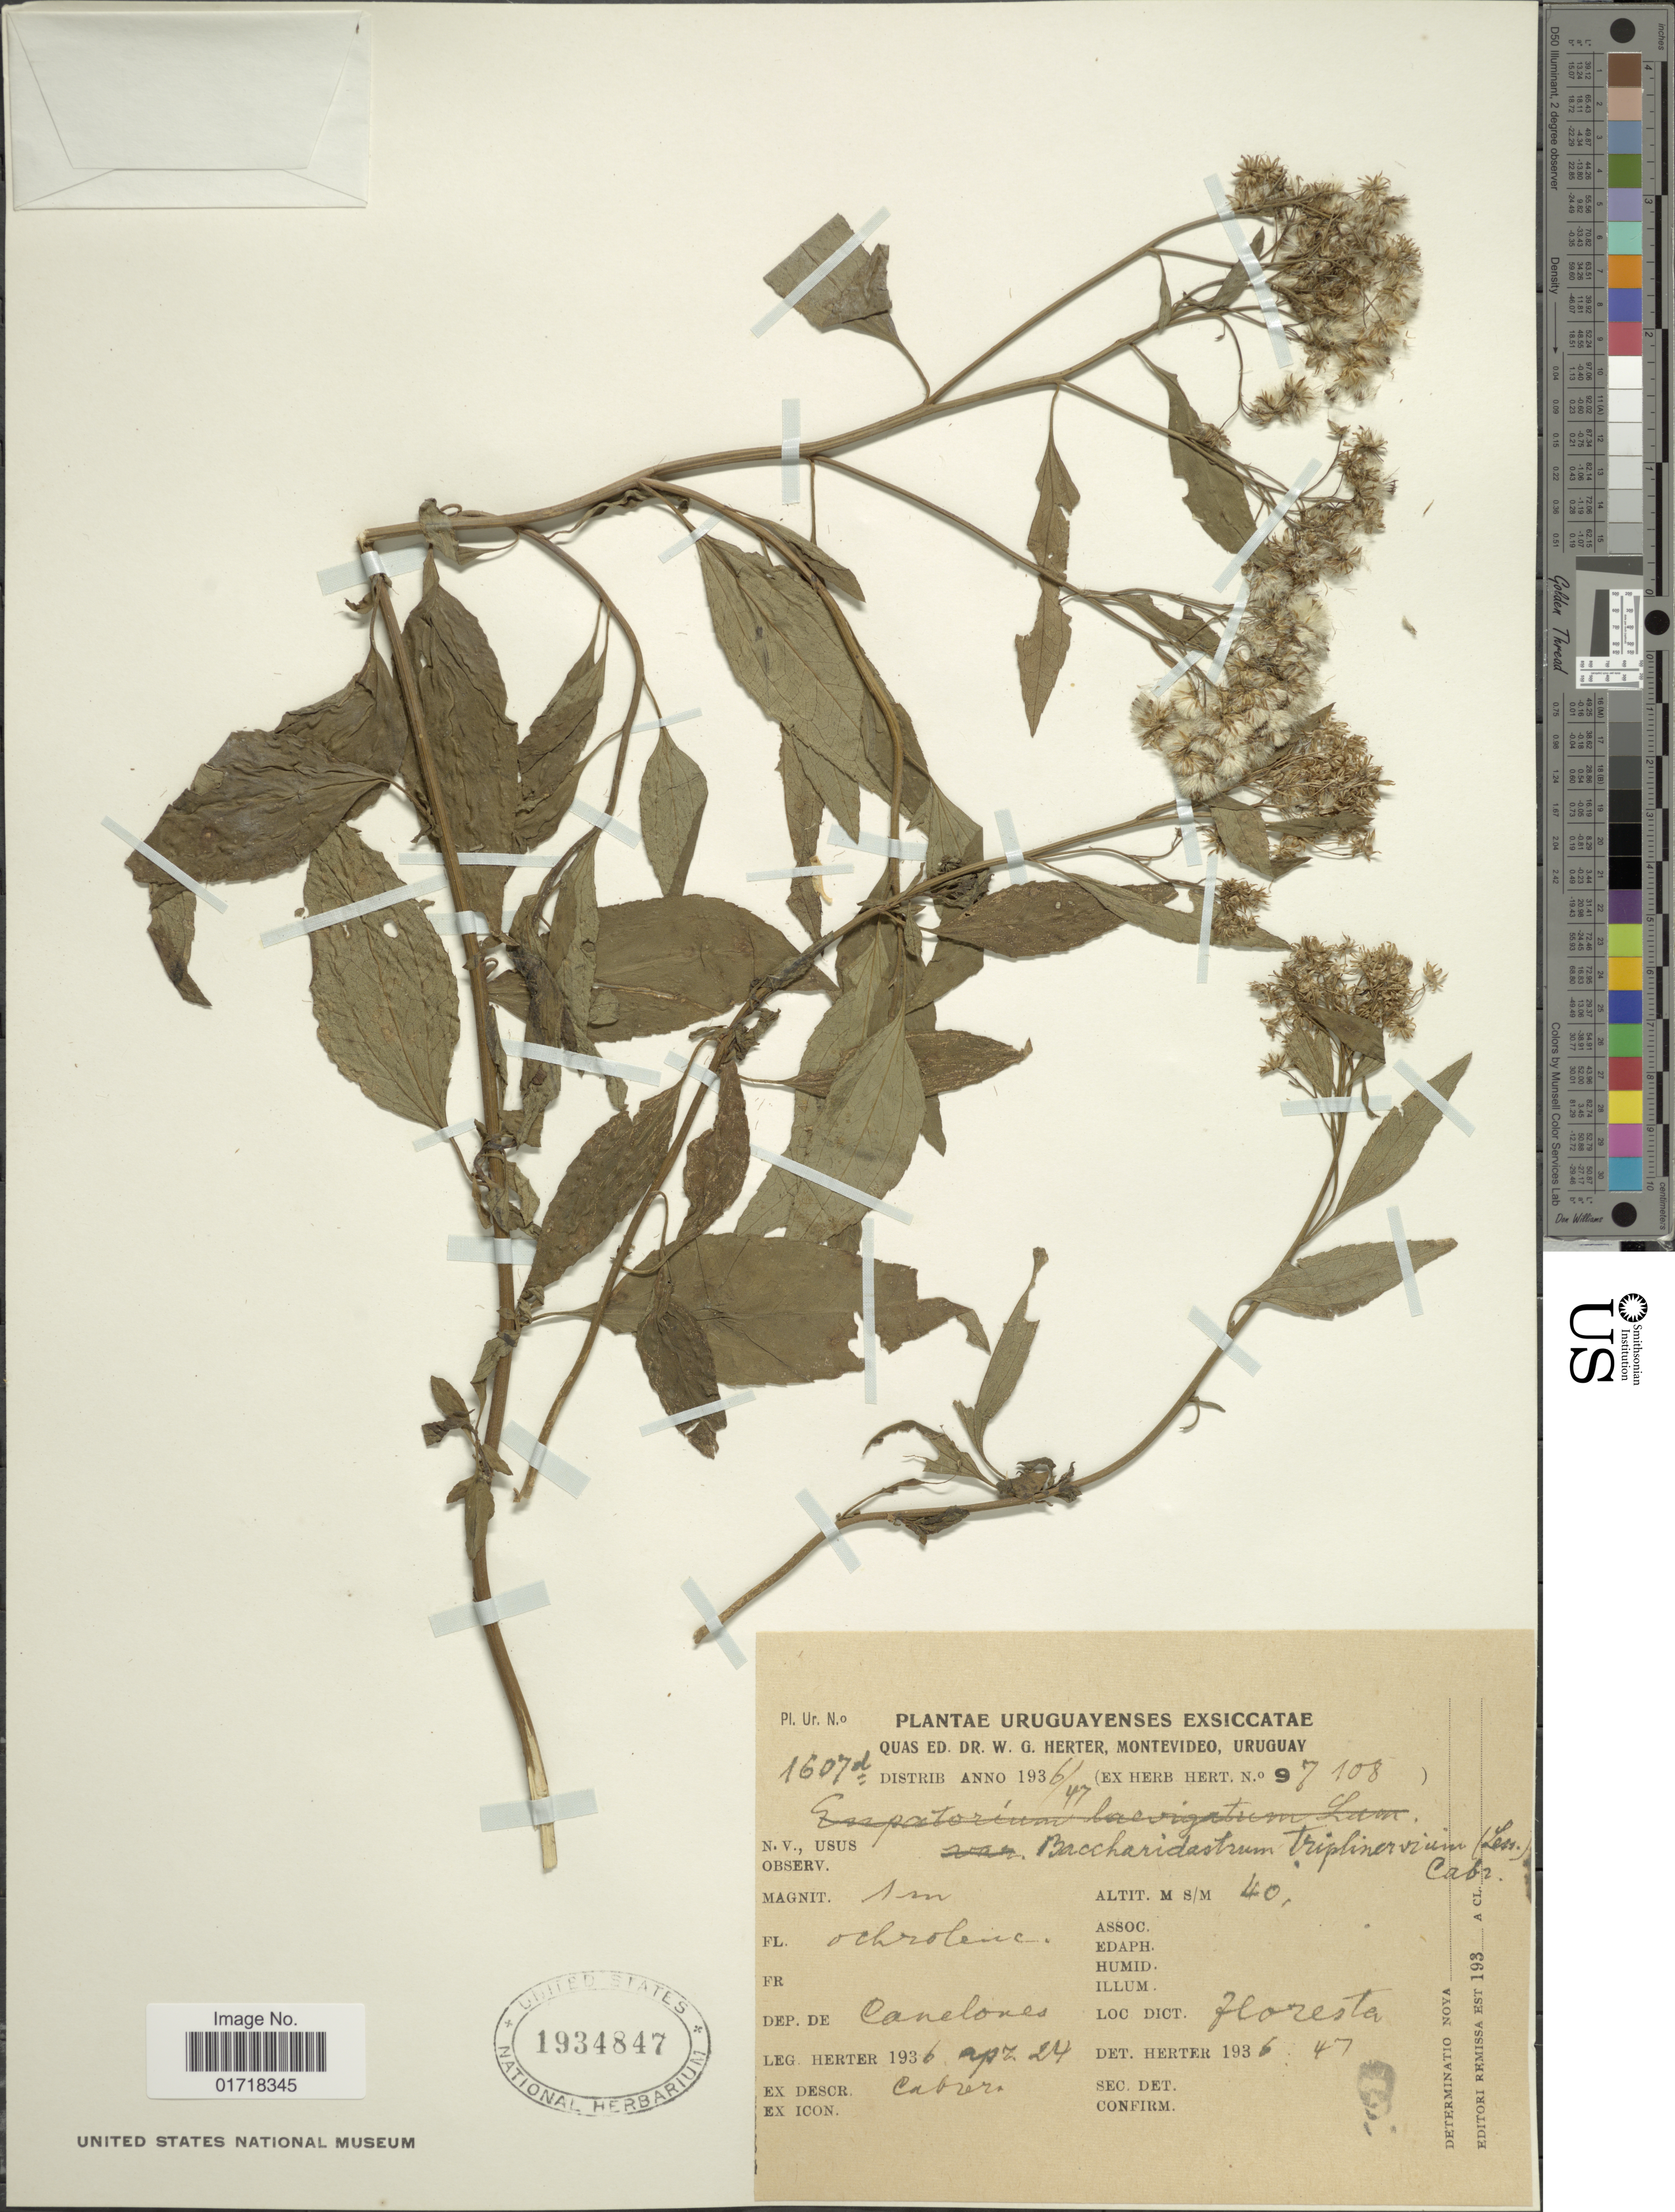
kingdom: Plantae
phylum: Tracheophyta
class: Magnoliopsida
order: Asterales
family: Asteraceae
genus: Baccharidastrum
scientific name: Baccharidastrum triplinervium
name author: (Less.) Cabrera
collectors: W. G. Herter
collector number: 1607d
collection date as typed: Transcribed d/m/y: 6/4/24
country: Uruguay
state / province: Montevideo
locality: Dep. de canelones, Floresta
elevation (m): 40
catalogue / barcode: US 1934847